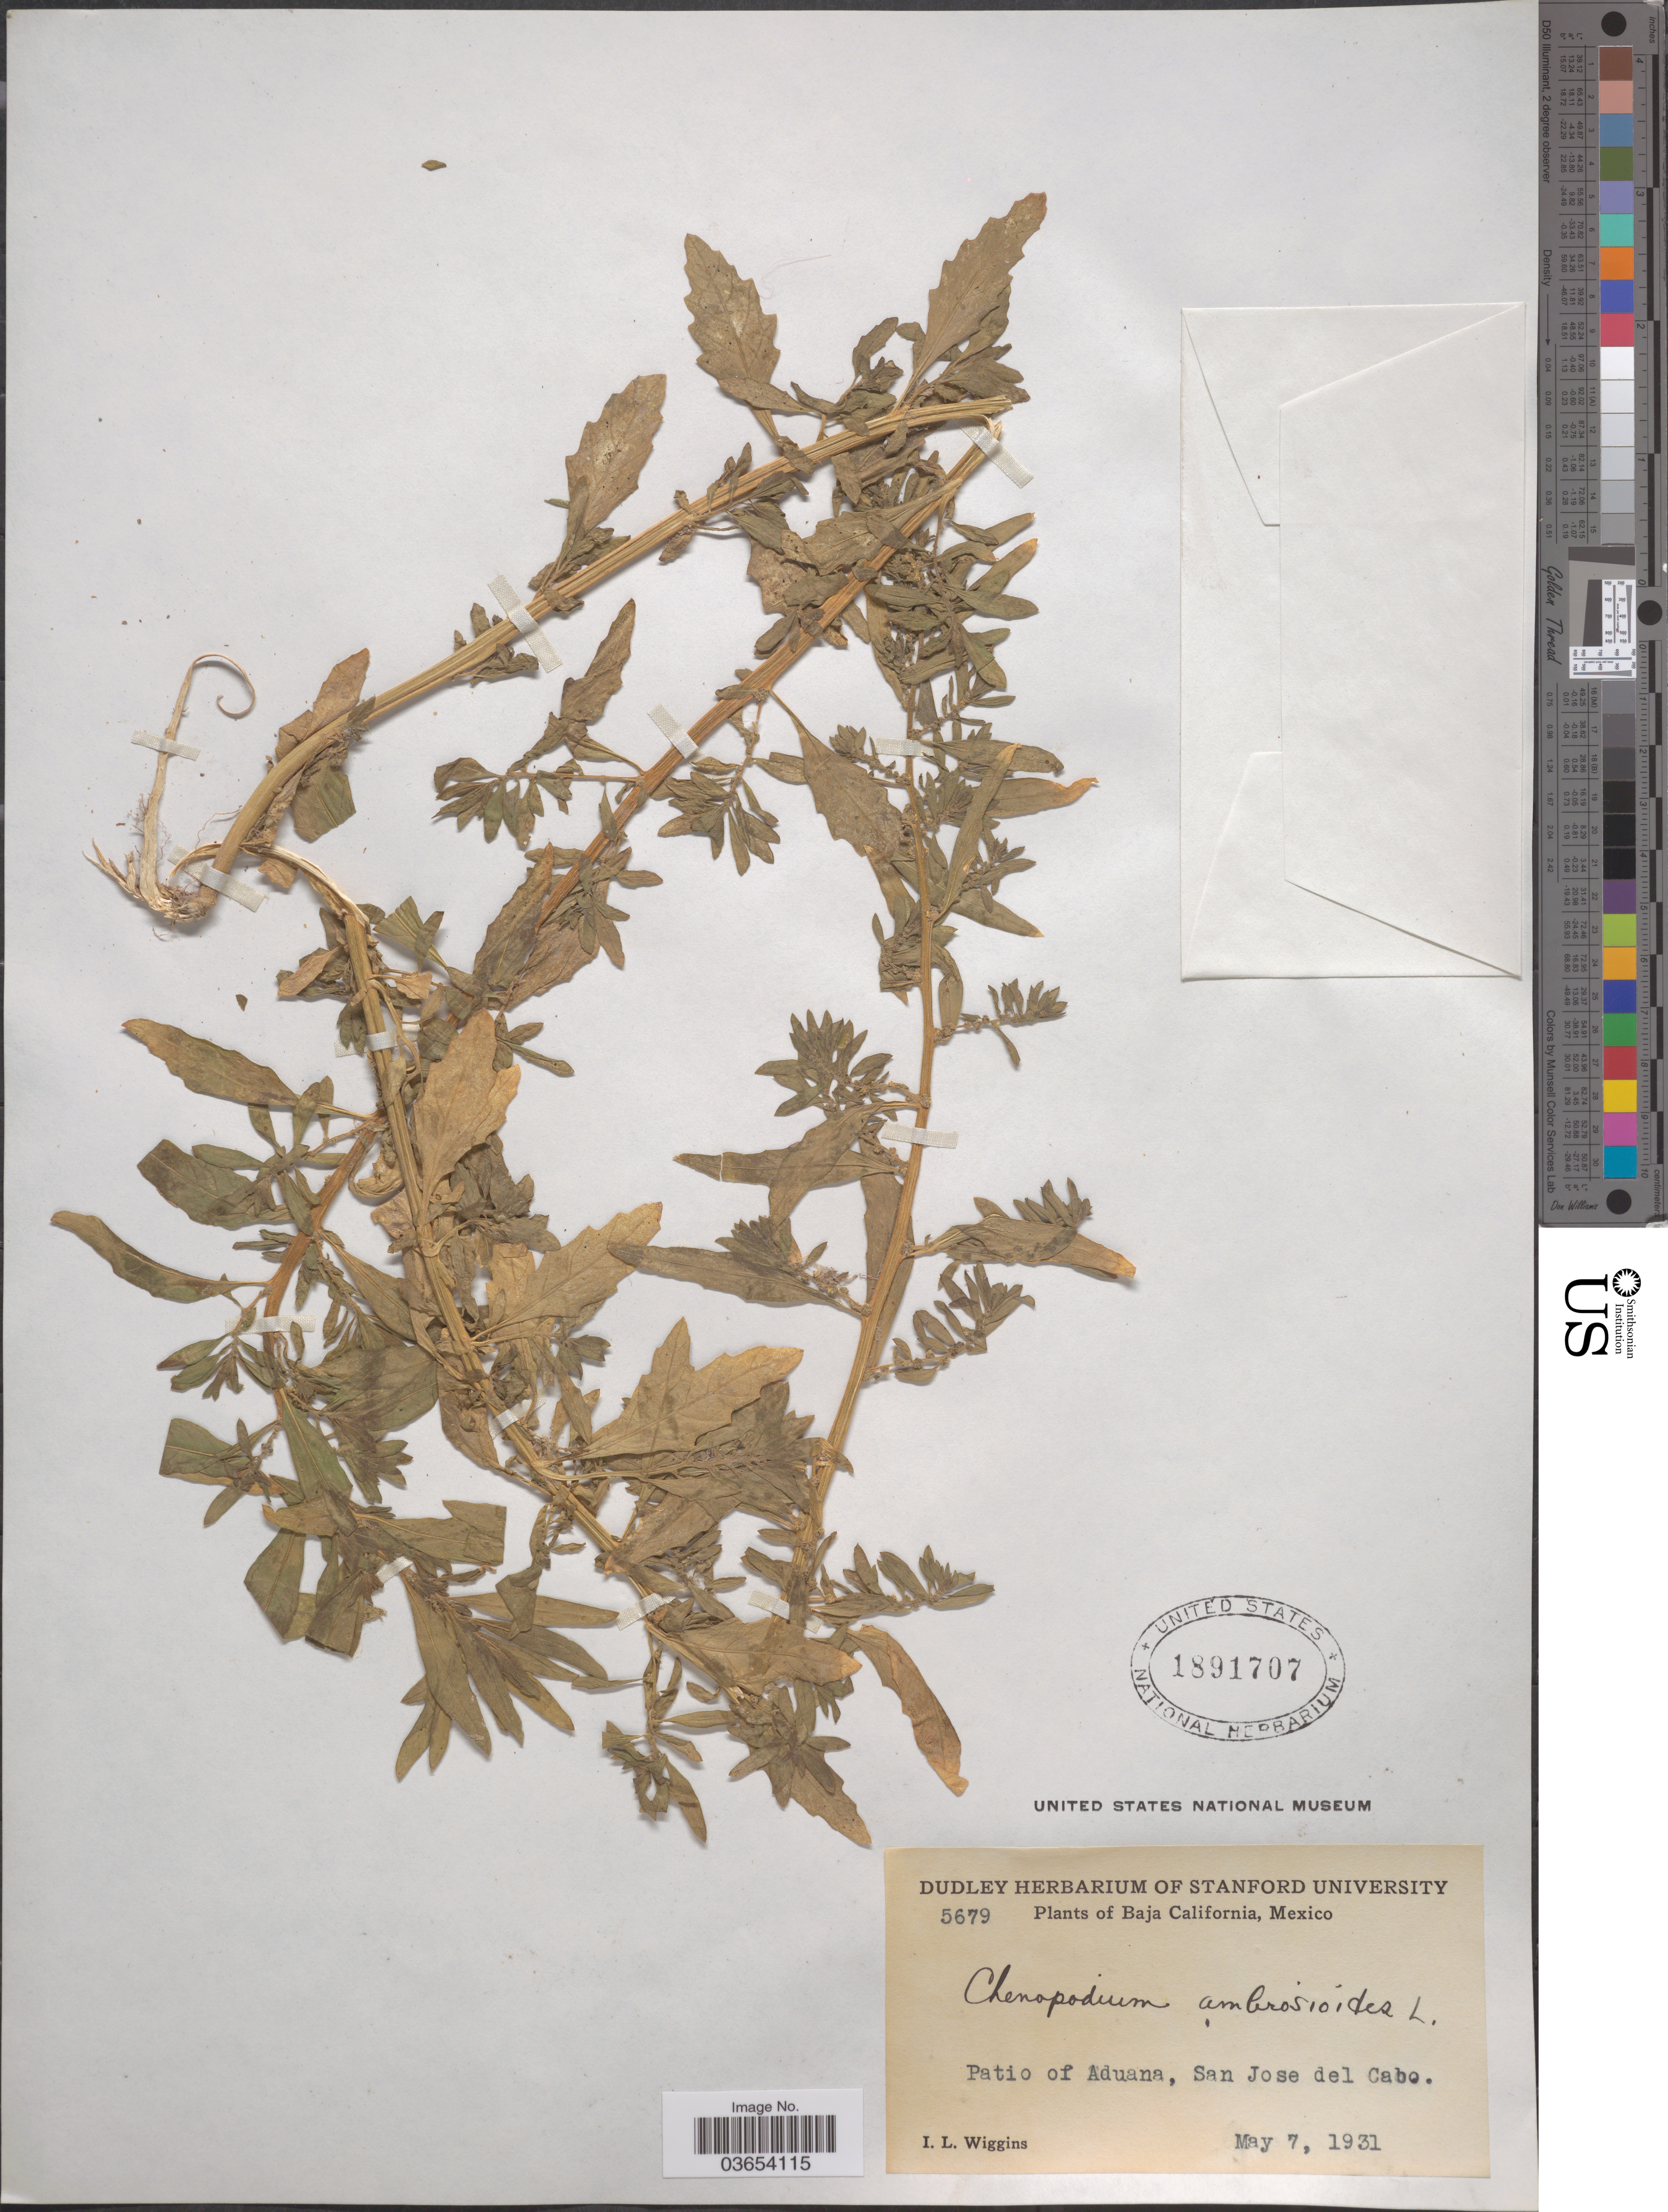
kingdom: Plantae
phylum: Tracheophyta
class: Magnoliopsida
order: Caryophyllales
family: Amaranthaceae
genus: Chenopodium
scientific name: Chenopodium ambrosioides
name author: L.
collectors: I. L. Wiggins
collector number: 5679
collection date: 1931-05-07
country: Mexico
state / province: Baja California Sur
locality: Patio of Aduana, San Jose del Cabo.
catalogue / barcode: US 1891707